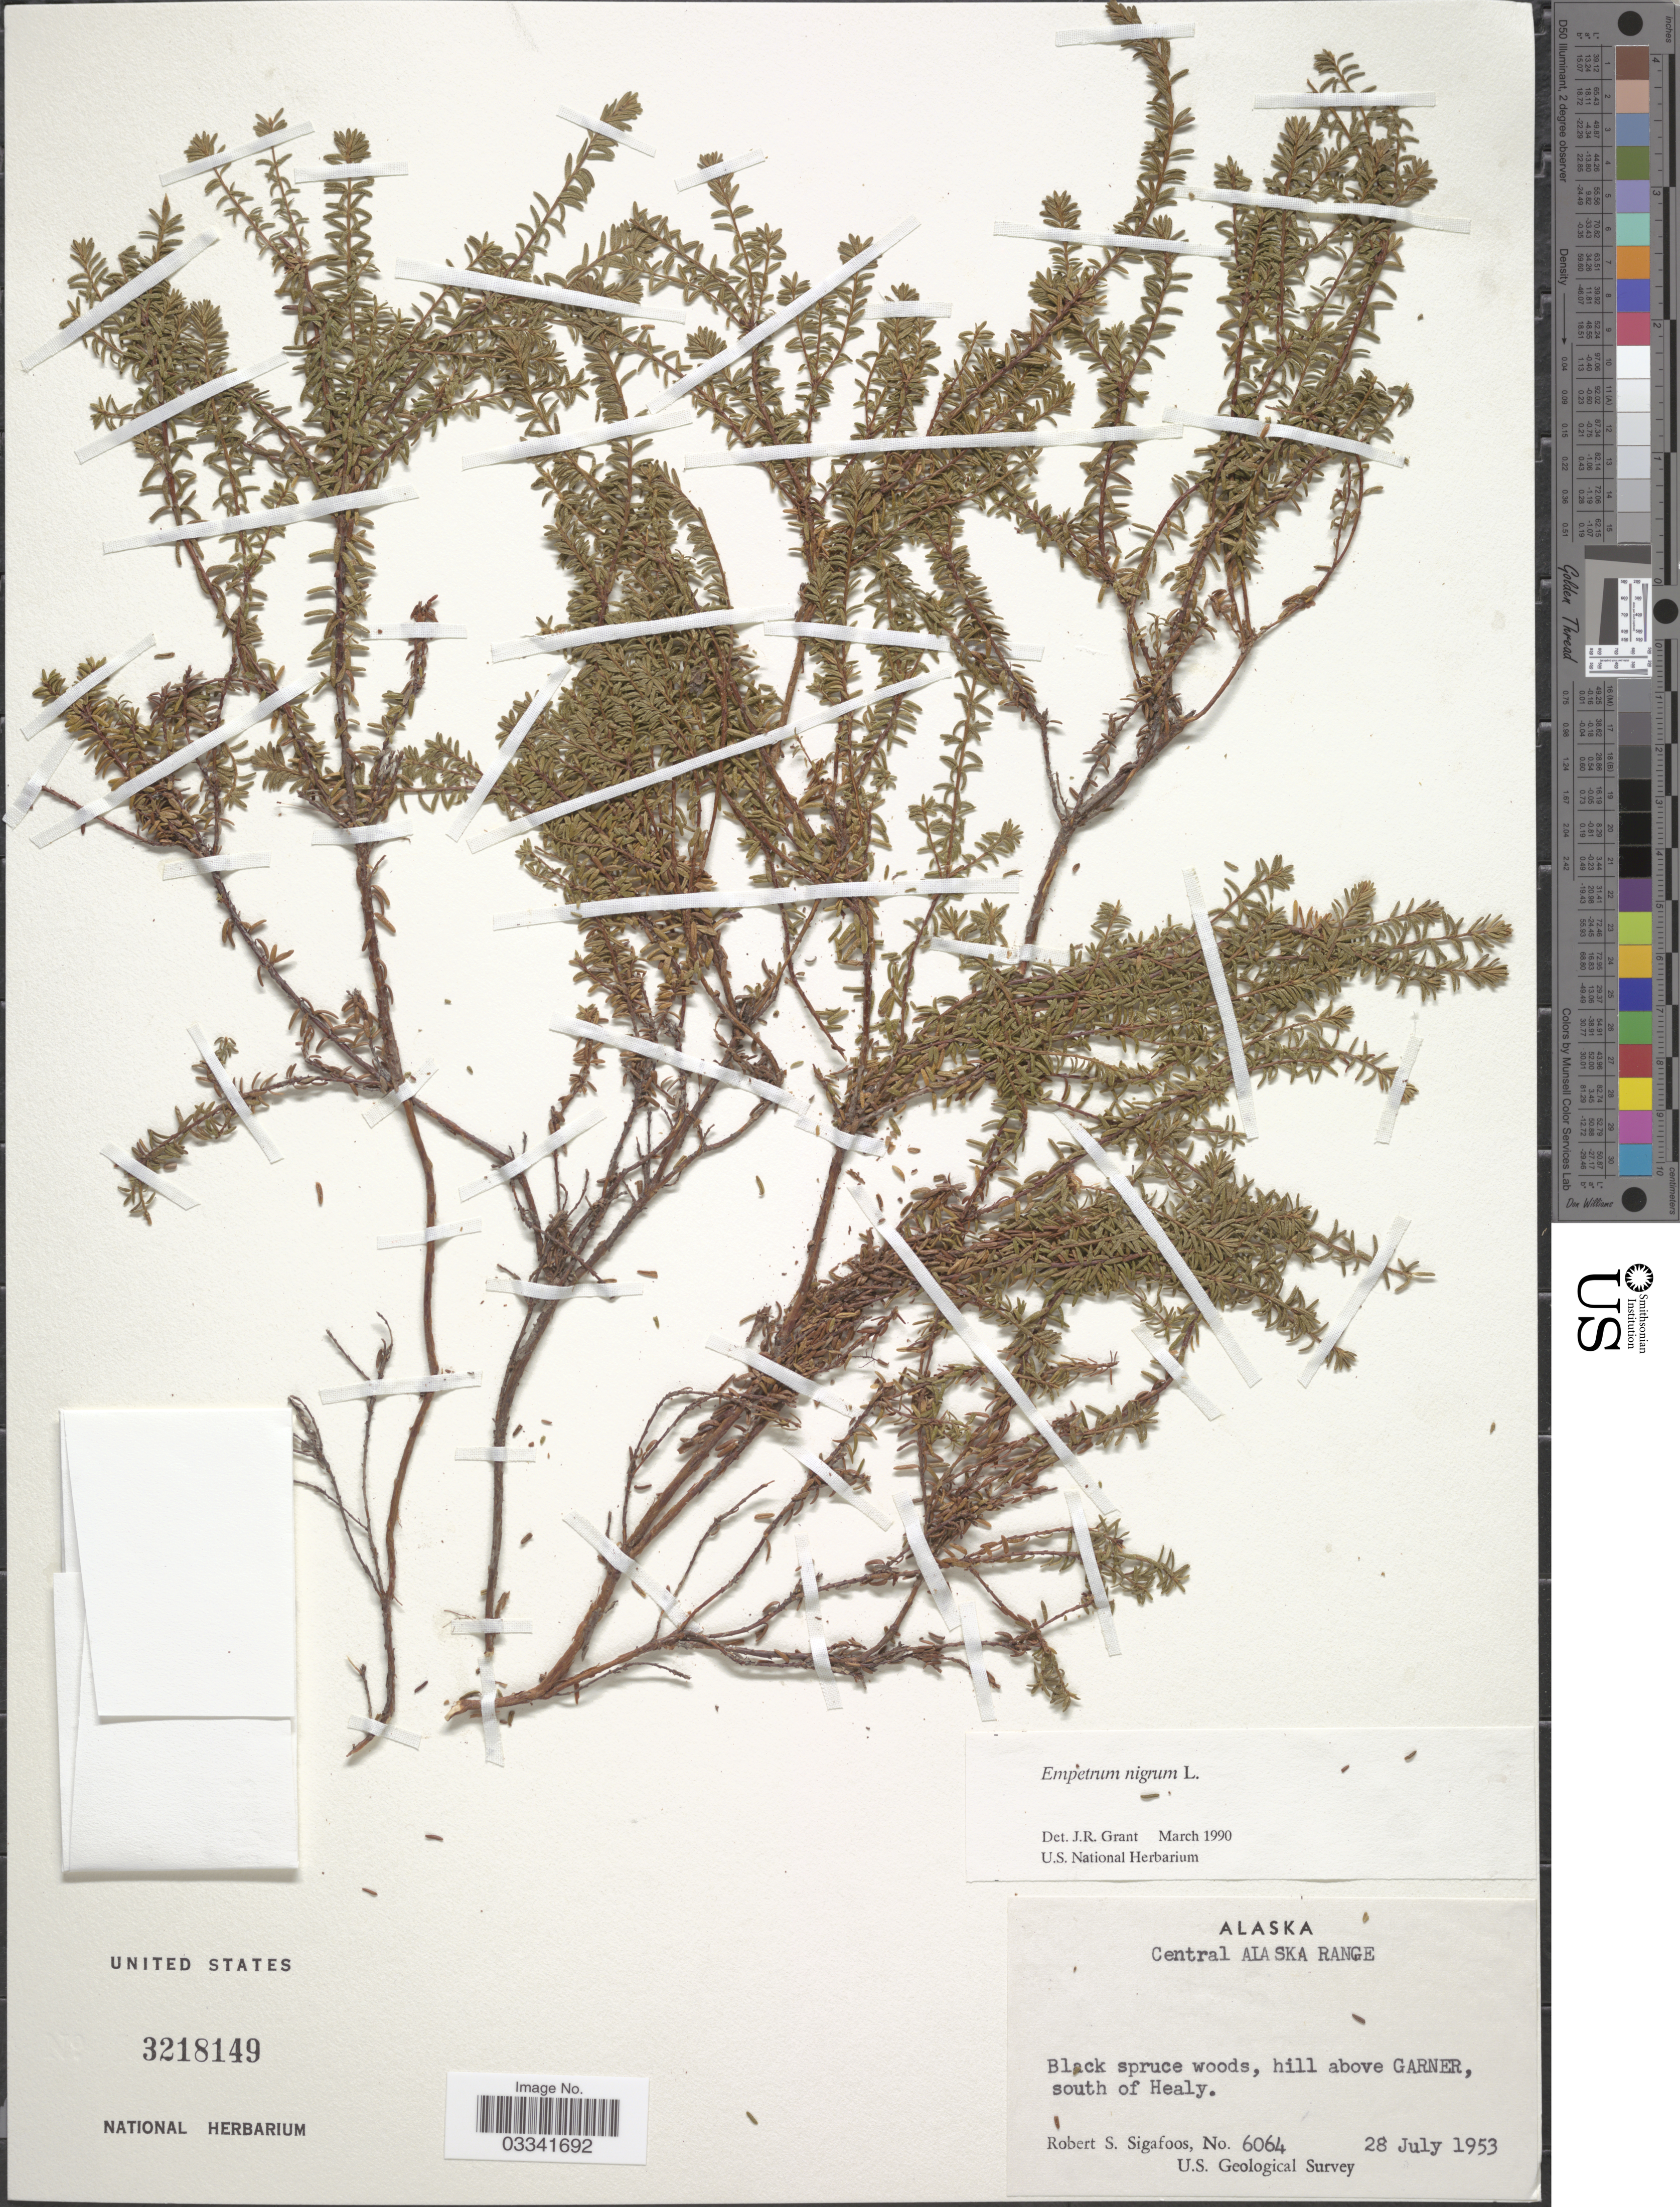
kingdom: Plantae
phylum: Tracheophyta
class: Magnoliopsida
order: Ericales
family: Ericaceae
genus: Empetrum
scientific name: Empetrum nigrum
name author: L.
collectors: R. Sigafoos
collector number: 6064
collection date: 1953-07-28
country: United States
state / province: Alaska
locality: Central Alaska Range. Hill above Garner, south of Healy.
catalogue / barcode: US 3218149